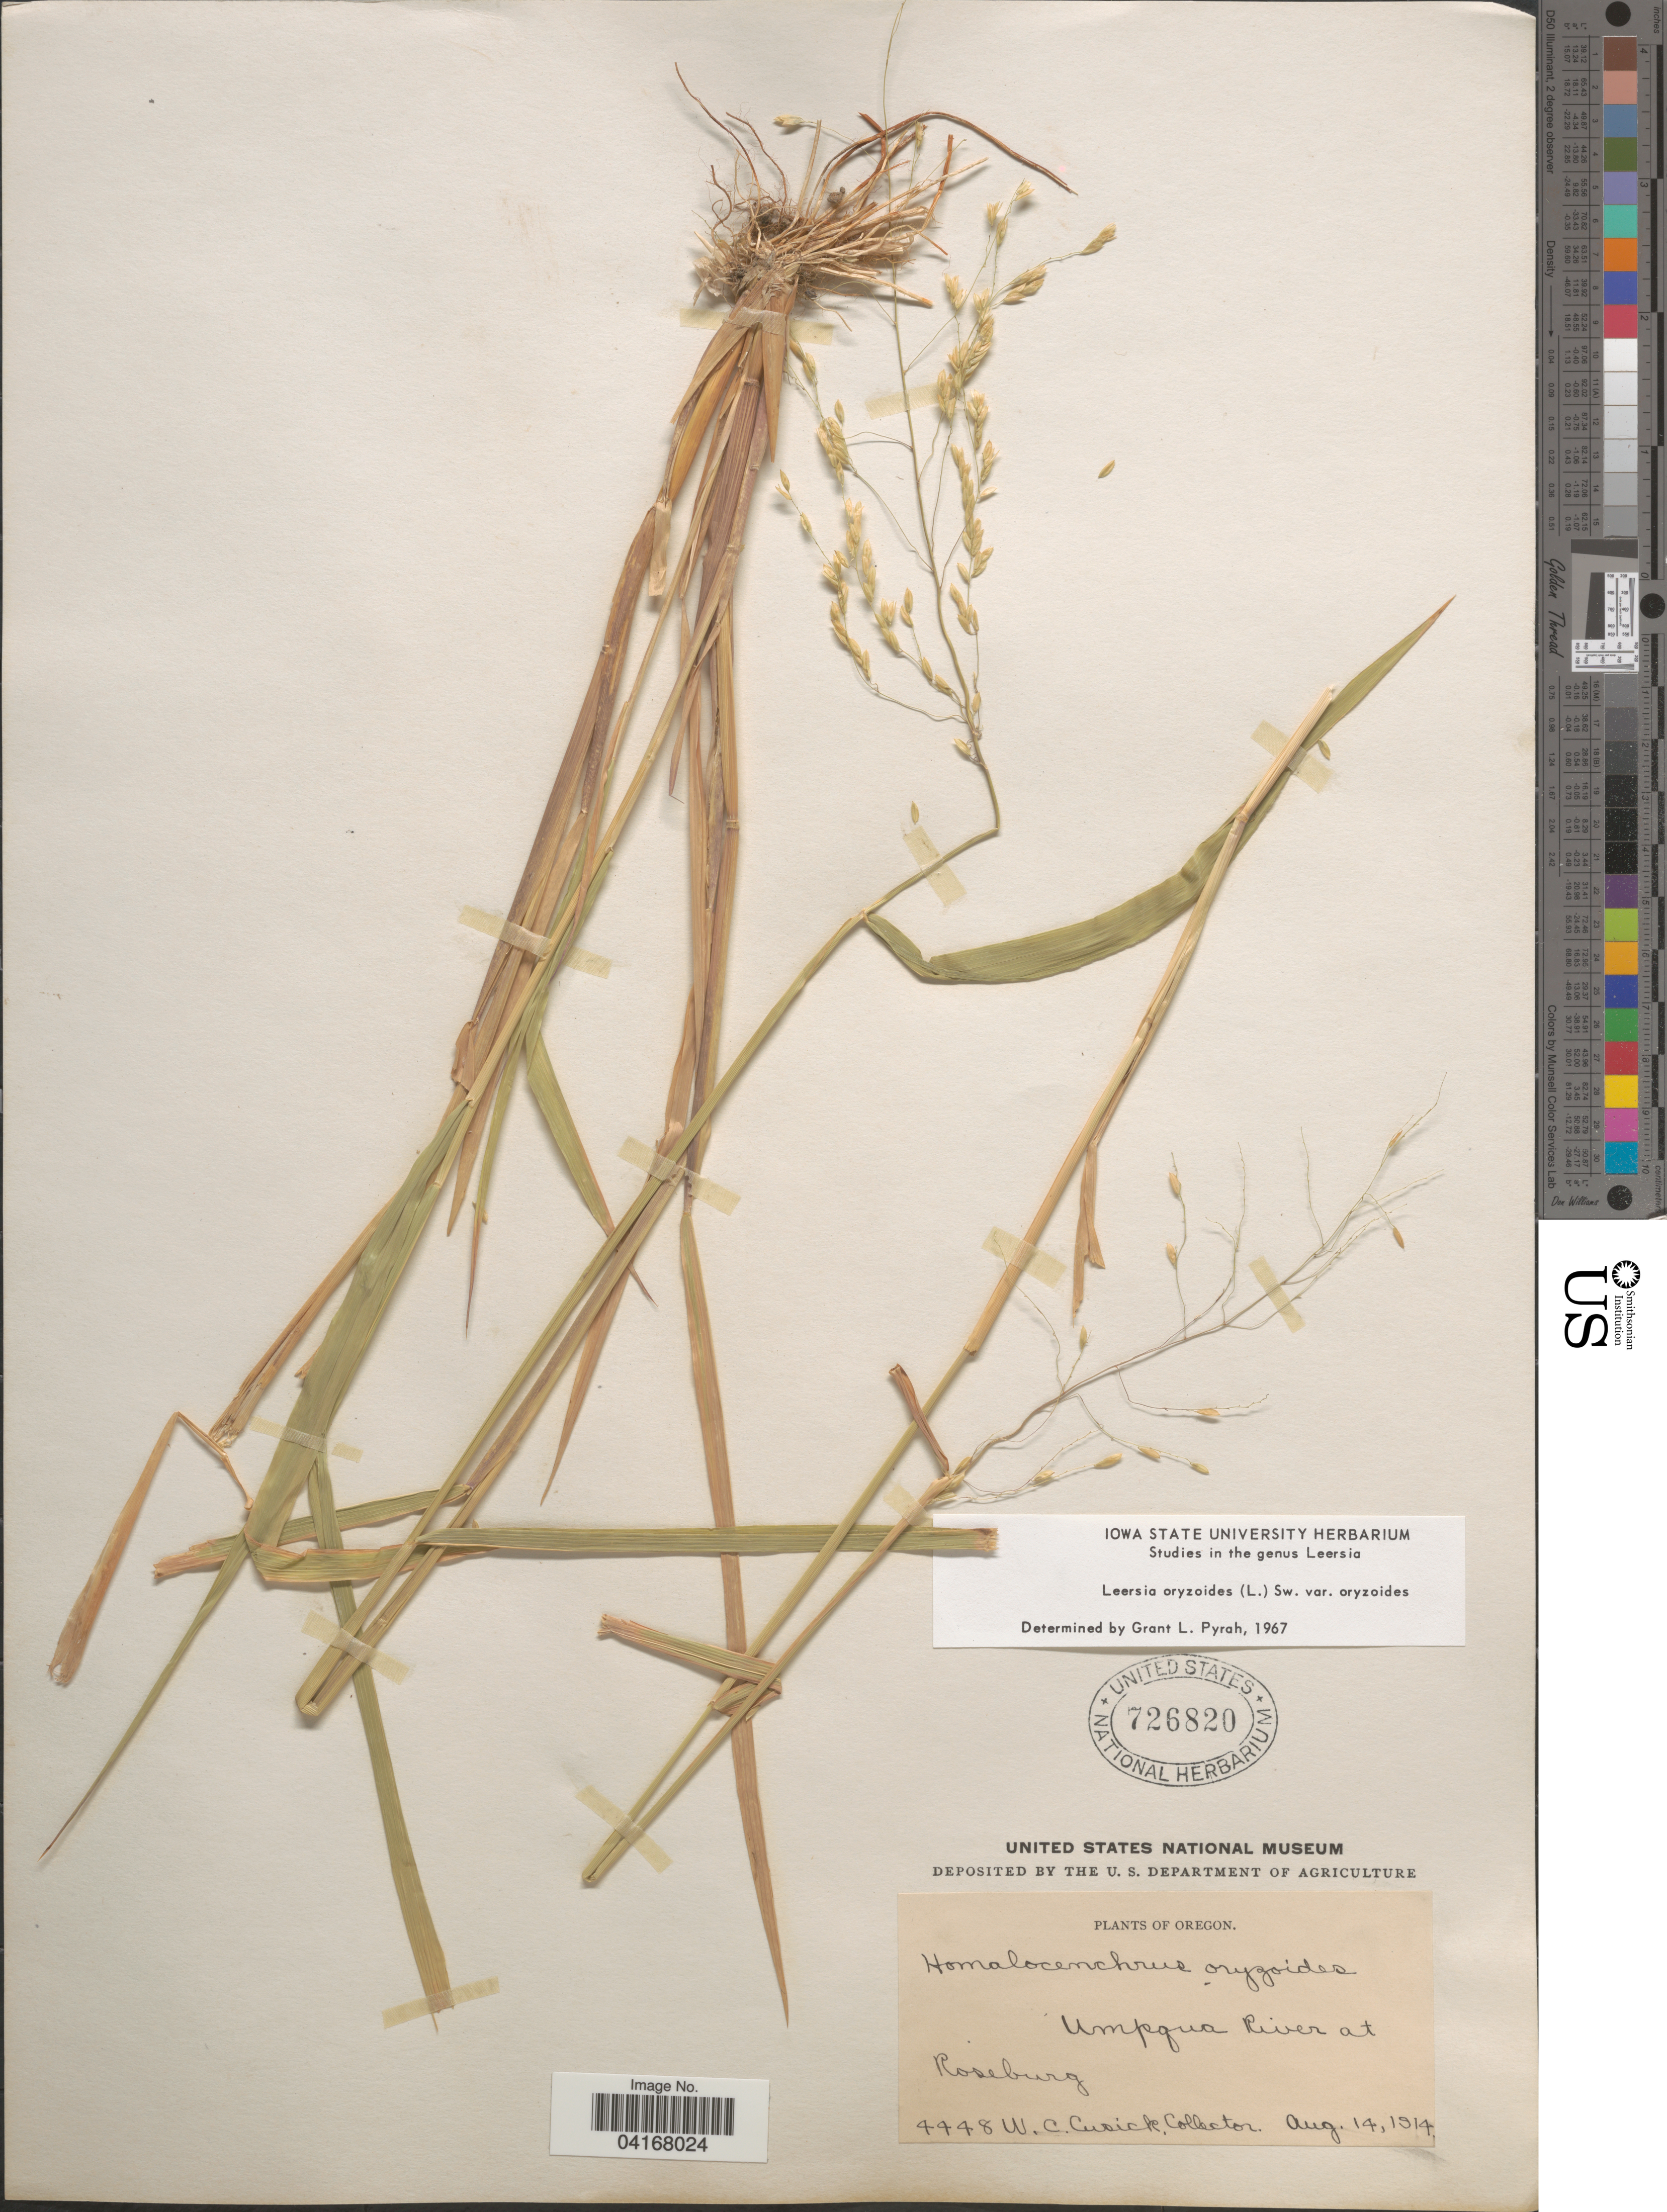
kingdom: Plantae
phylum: Tracheophyta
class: Liliopsida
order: Poales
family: Poaceae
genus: Leersia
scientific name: Leersia oryzoides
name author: (L.) Sw.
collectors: W. C. Cusick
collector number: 4448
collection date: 1814-08-14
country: United States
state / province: Oregon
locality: Umpgua River at Roseburg.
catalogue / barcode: US 726820